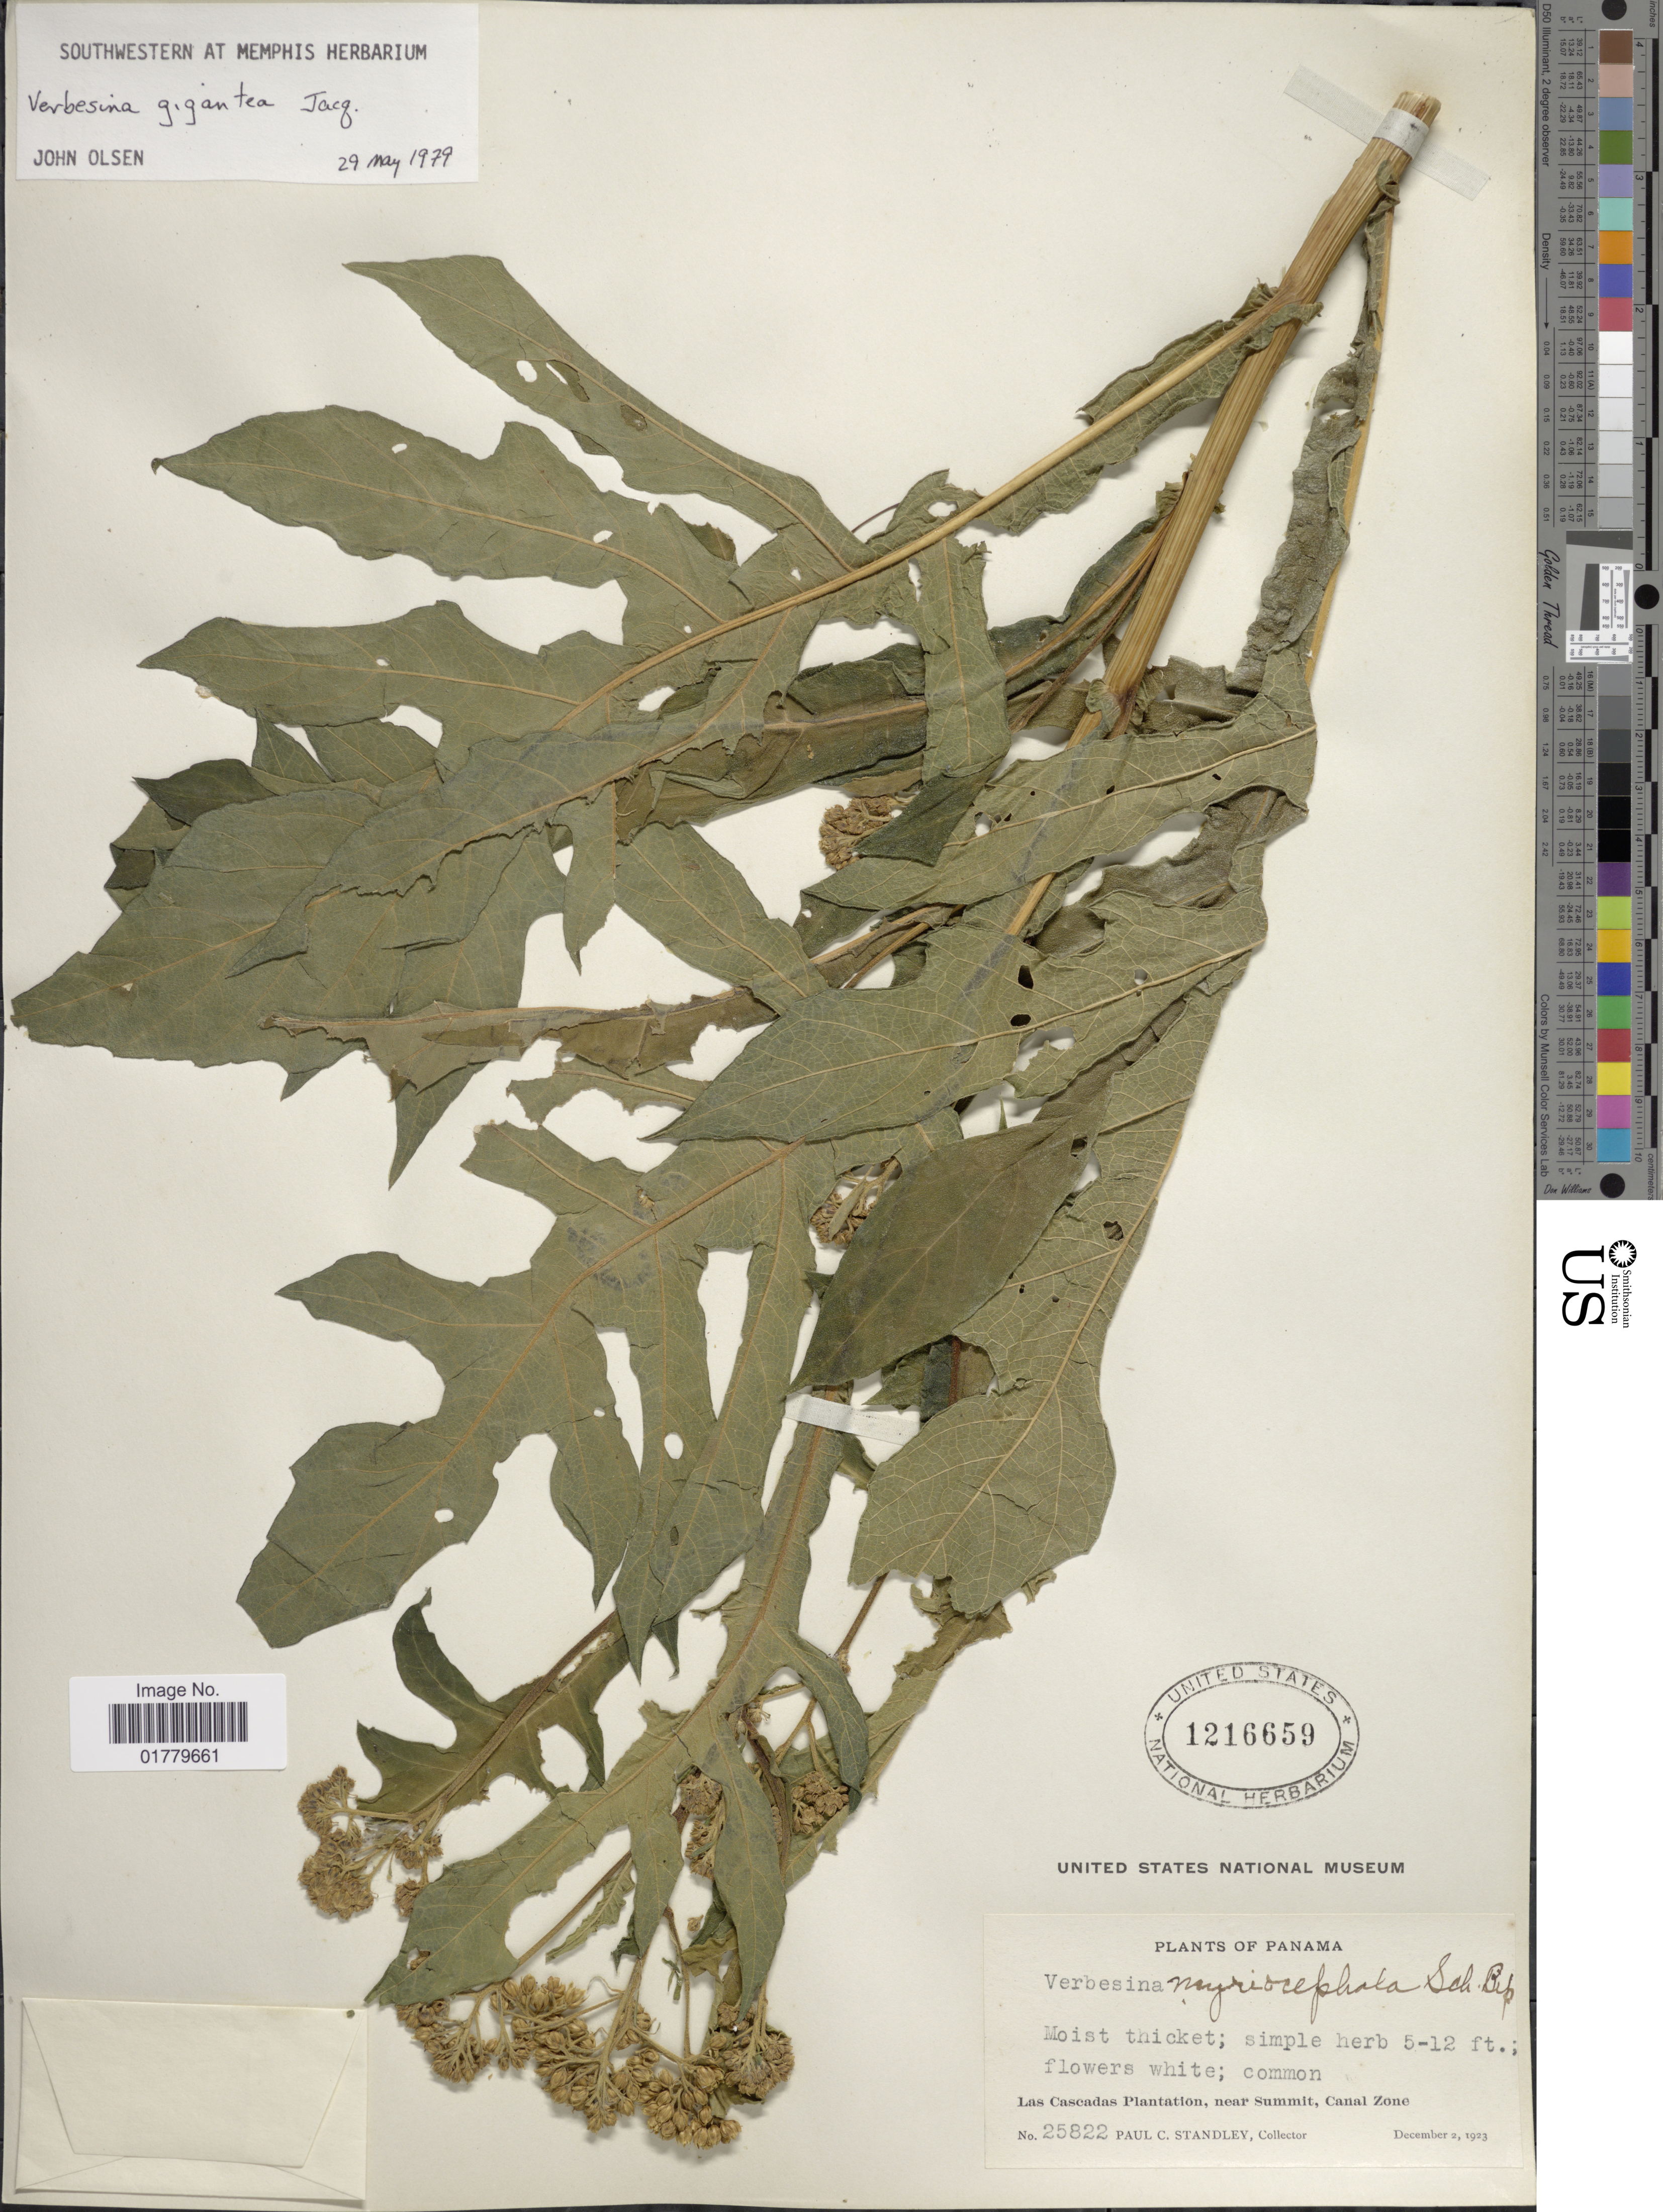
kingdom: Plantae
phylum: Tracheophyta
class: Magnoliopsida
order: Asterales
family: Asteraceae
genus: Verbesina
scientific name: Verbesina gigantea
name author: Jacq.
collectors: P. C. Standley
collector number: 25822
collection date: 1923-12-02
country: Panama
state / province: Colón / Panamá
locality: Las Cascadas Plantation, near Summit, Canal Zone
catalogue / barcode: US 1216659